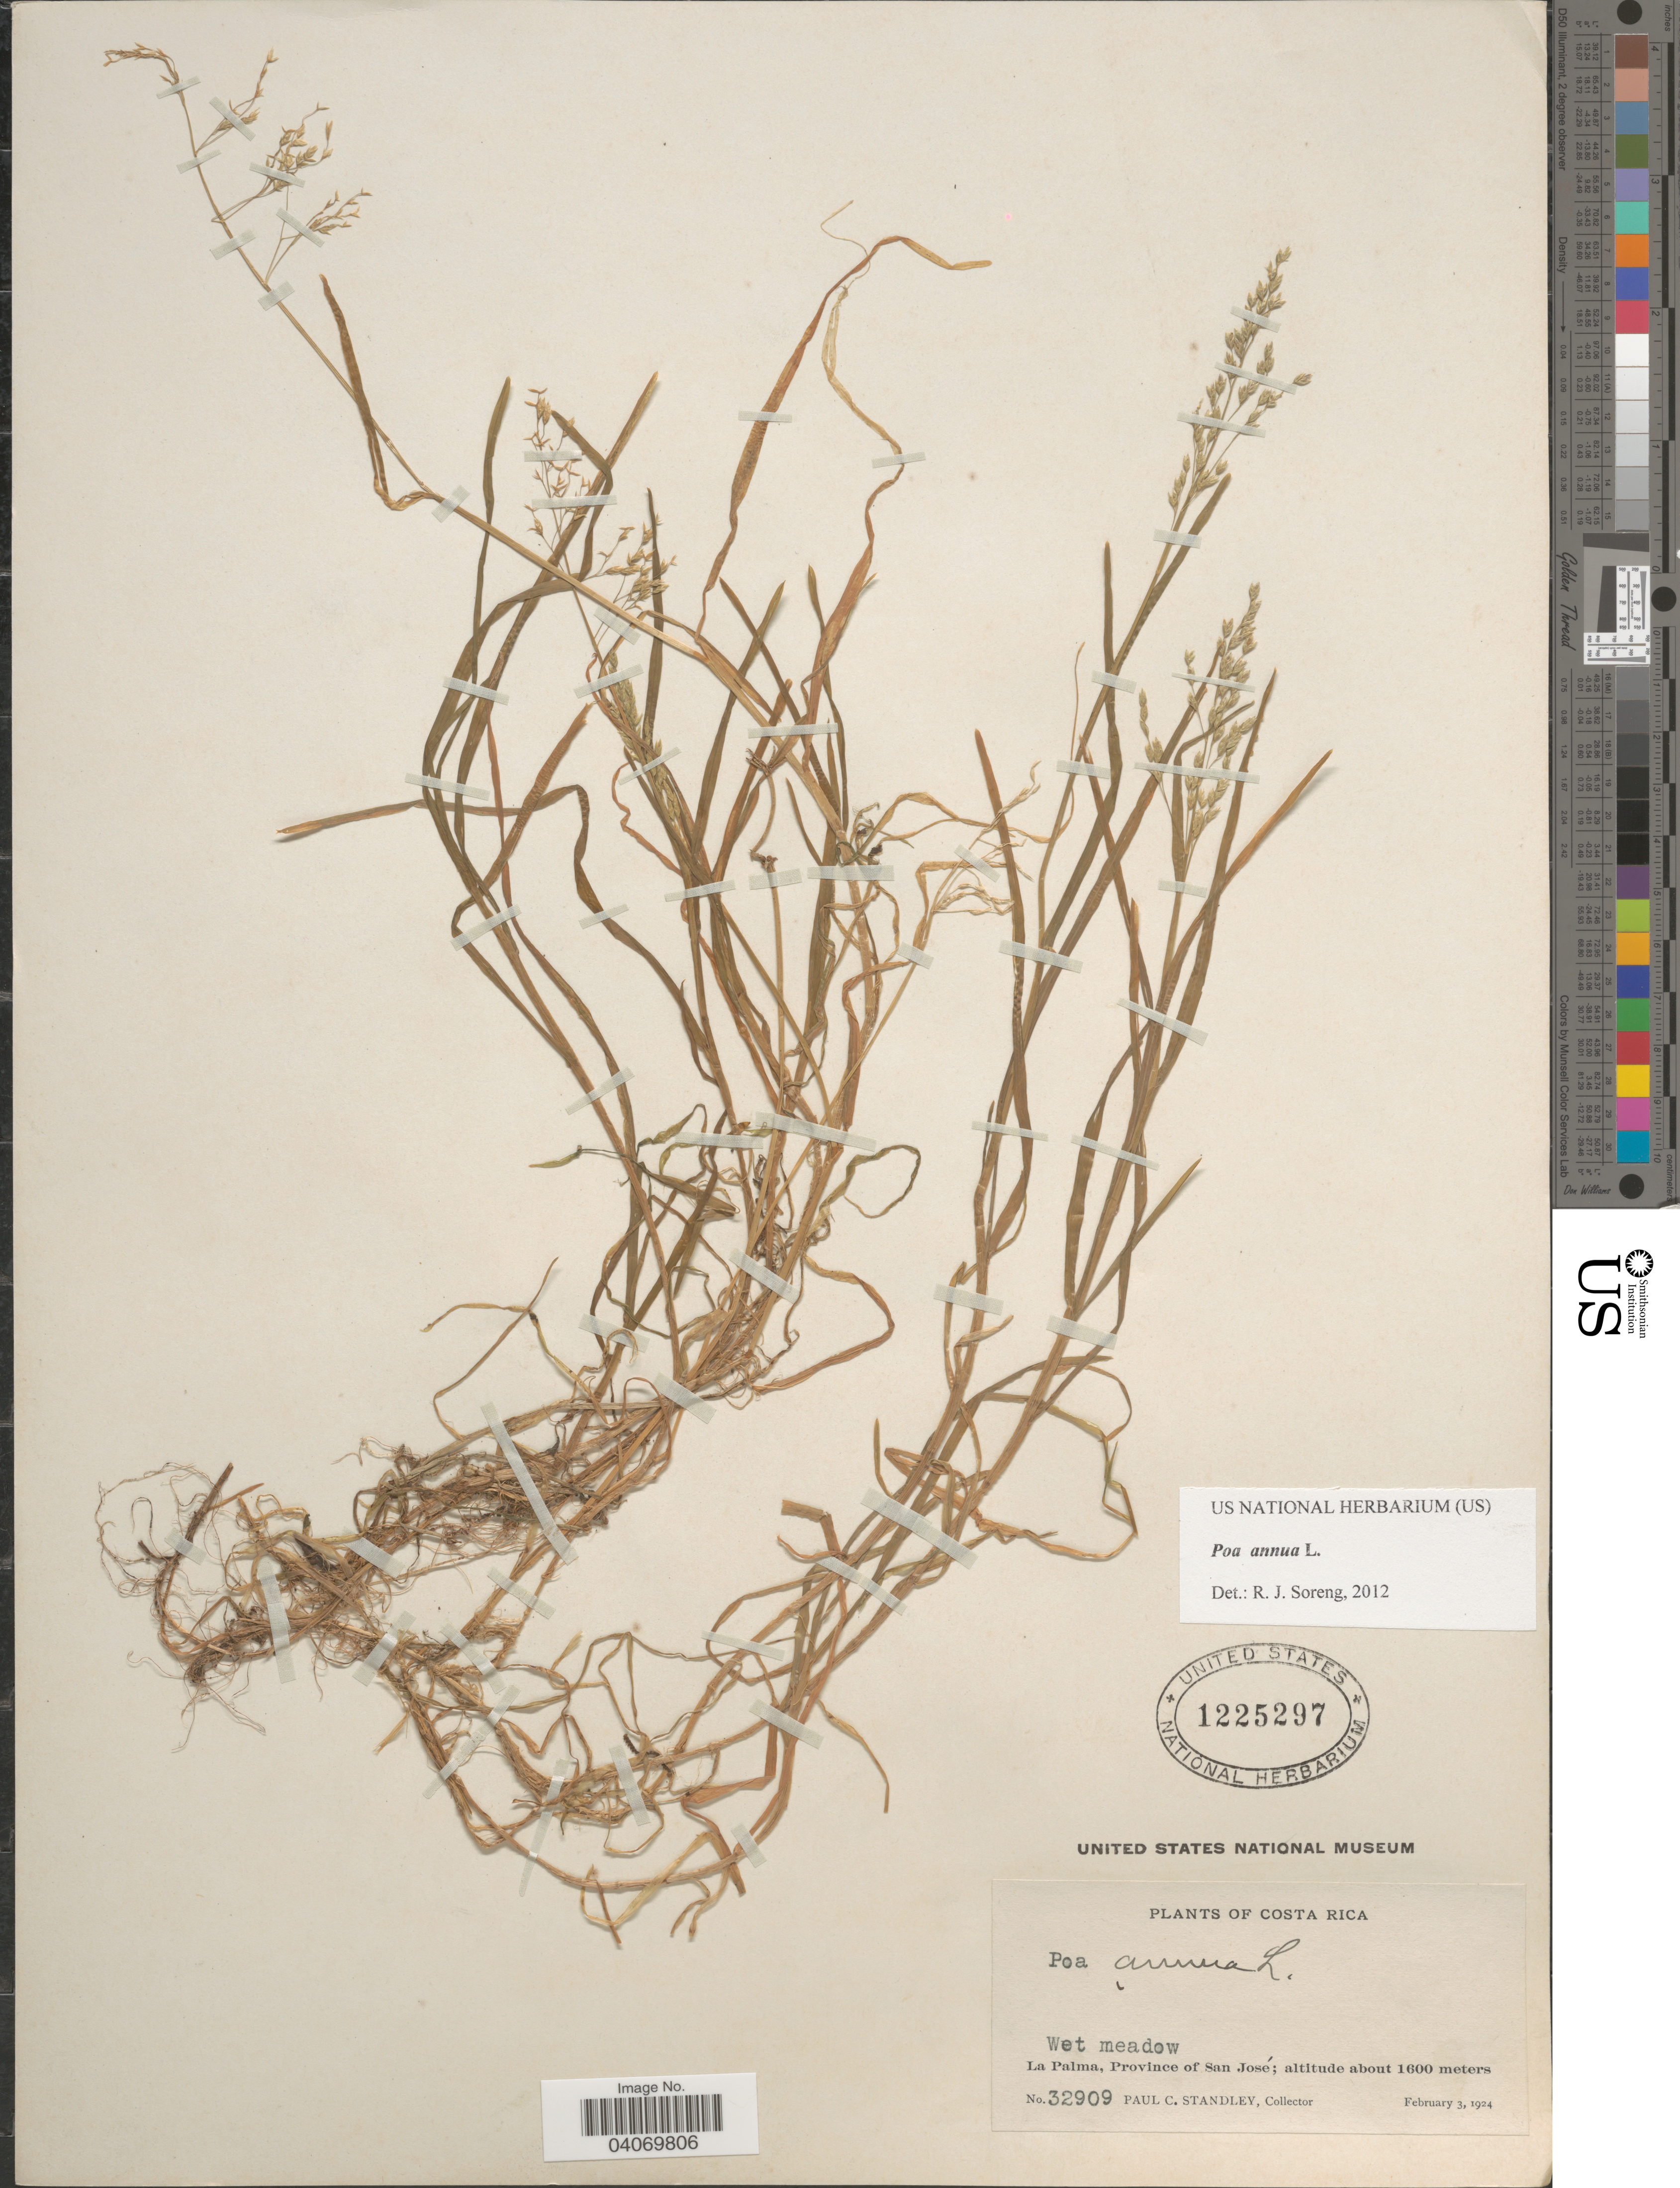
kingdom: Plantae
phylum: Tracheophyta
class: Liliopsida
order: Poales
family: Poaceae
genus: Poa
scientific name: Poa annua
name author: L.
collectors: P. C. Standley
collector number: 32909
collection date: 1924-02-03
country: Costa Rica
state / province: San José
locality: Wet meadow. La Palma.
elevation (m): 1600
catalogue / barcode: US 1225297